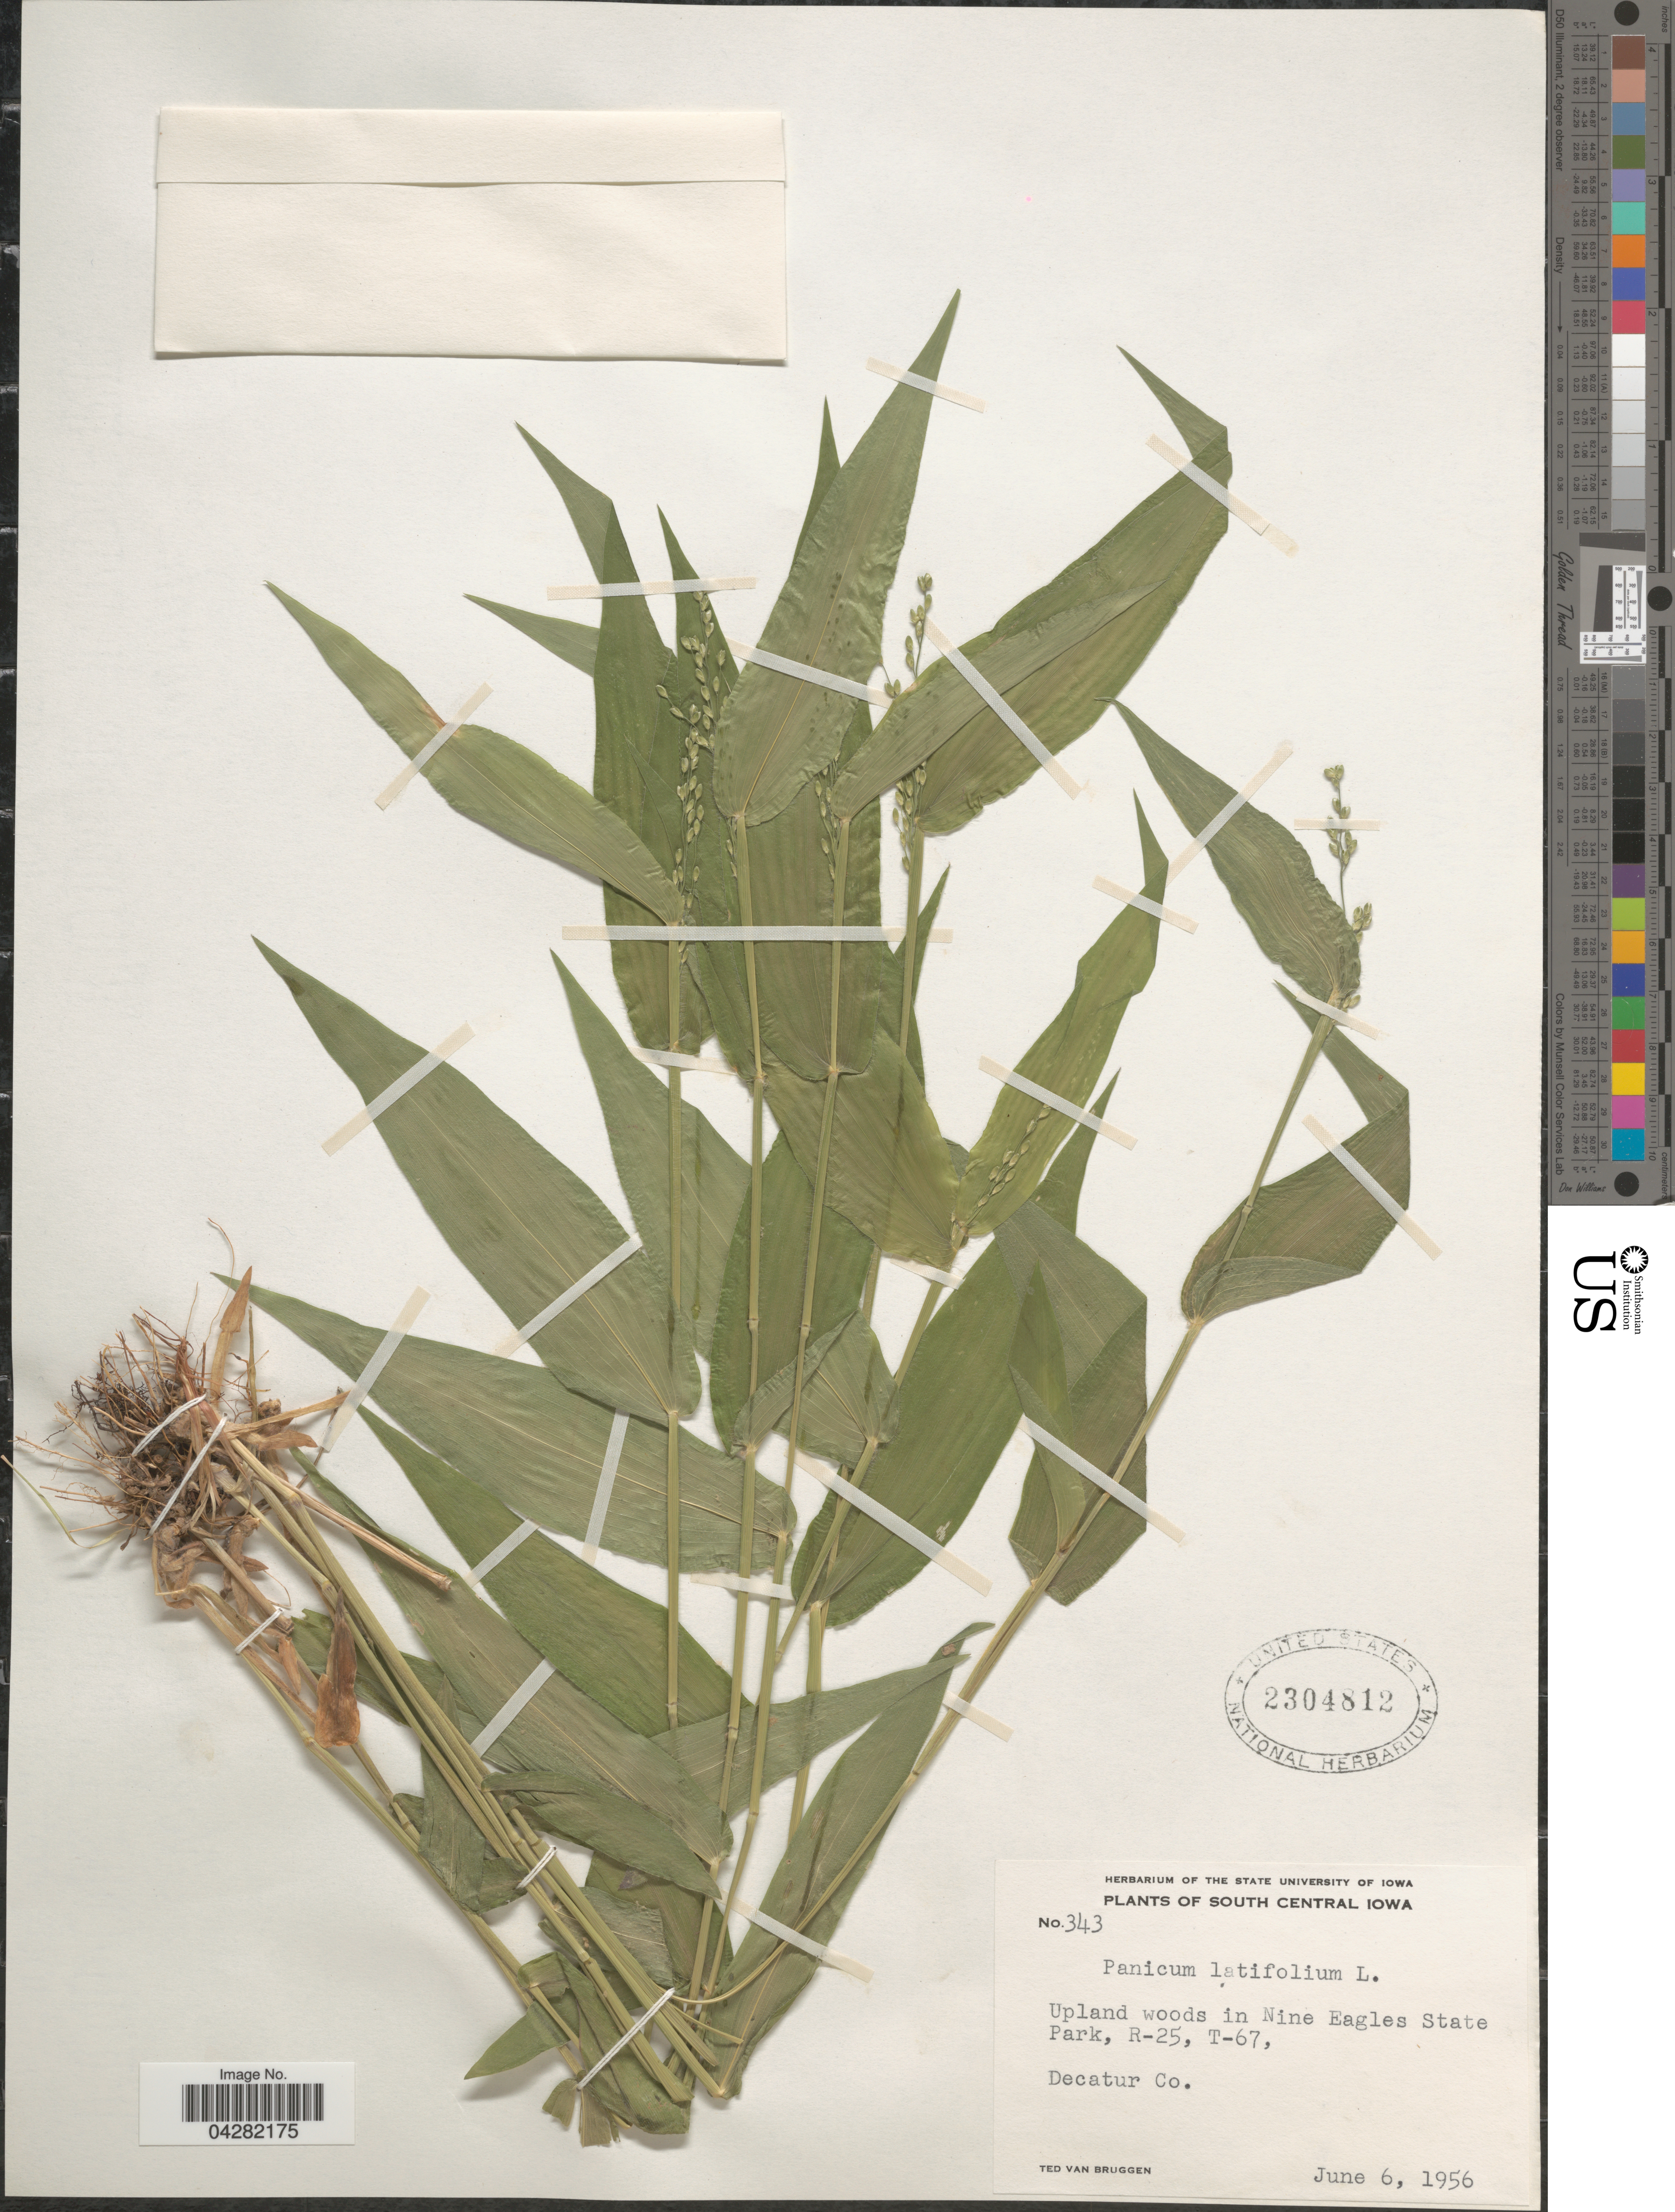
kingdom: Plantae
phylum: Tracheophyta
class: Liliopsida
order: Poales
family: Poaceae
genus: Dichanthelium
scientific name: Dichanthelium latifolium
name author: (L.) Harvill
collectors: T. van Bruggen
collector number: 343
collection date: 1956-06-06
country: United States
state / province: Iowa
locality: South Central Iowa. Upland woods in Nine Eagles State Park, R-25, T-67, Decatur Co.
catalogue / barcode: US 2304812